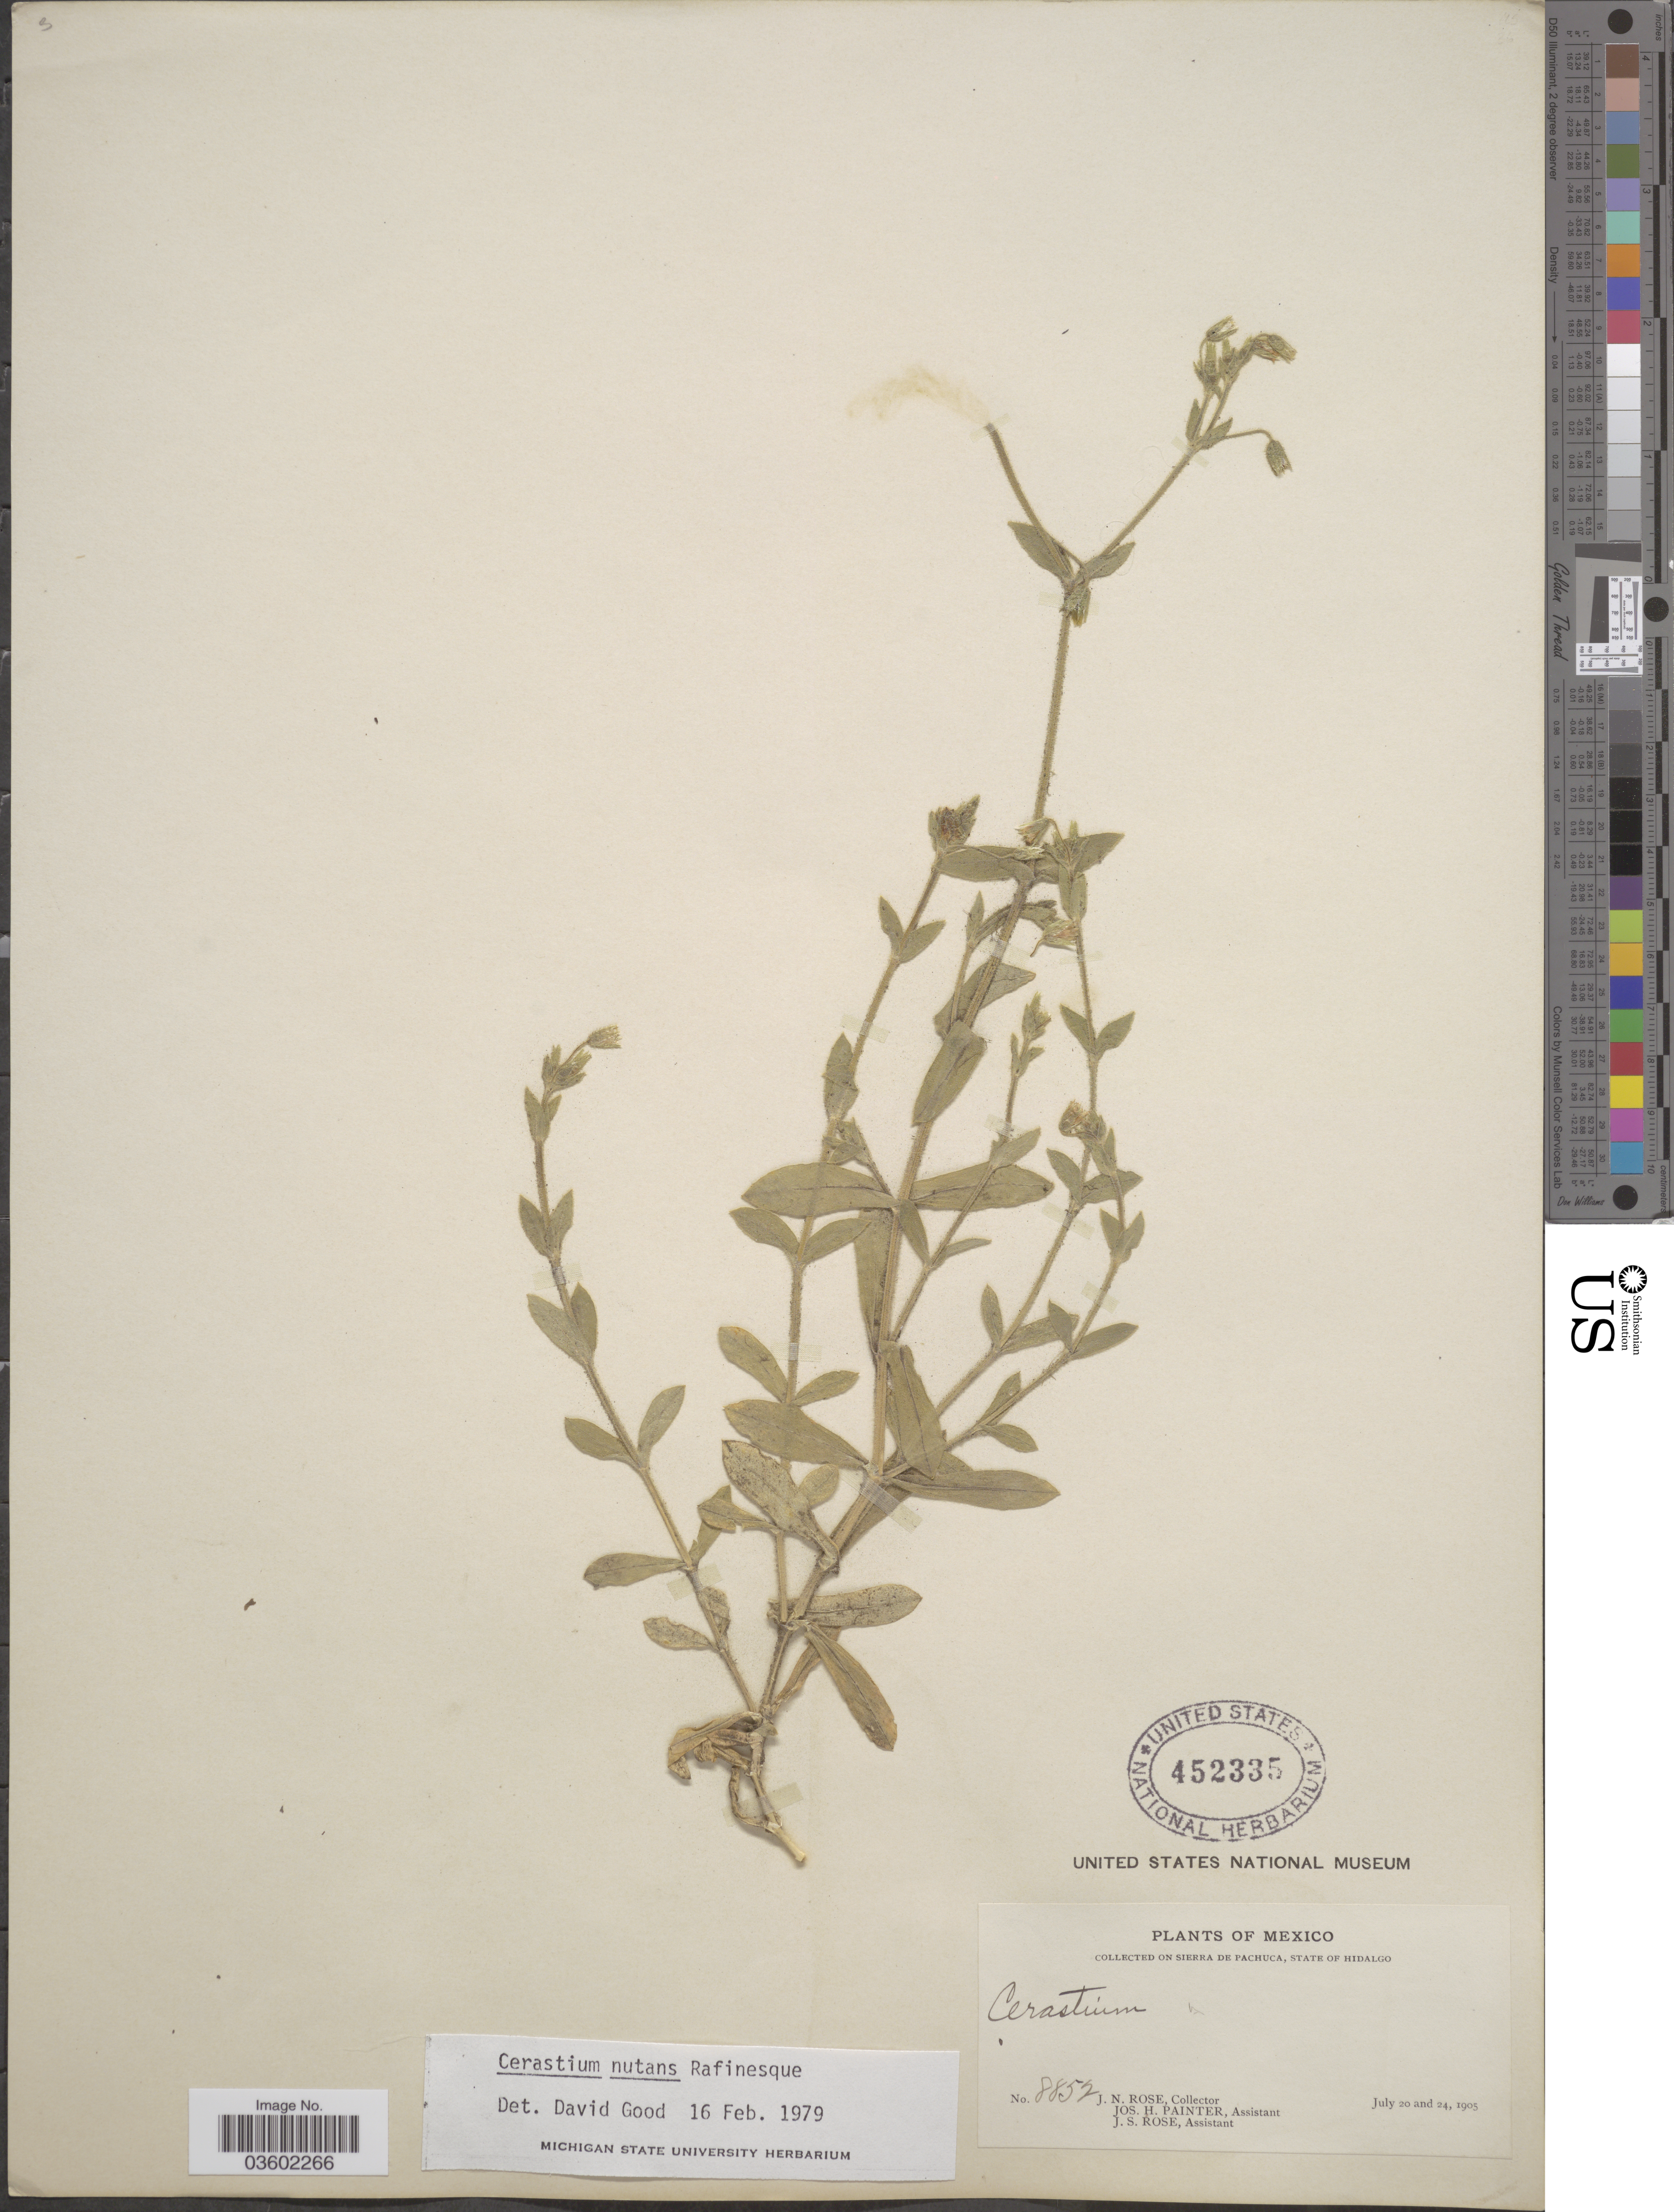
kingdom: Plantae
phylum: Tracheophyta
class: Magnoliopsida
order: Caryophyllales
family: Caryophyllaceae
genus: Cerastium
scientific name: Cerastium nutans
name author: Raf.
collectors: J. N. Rose & J. H. Painter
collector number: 8852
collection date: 1905-07-20/1905-07-24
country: Mexico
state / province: Hidalgo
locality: On Sierra de Pachuca.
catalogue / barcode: US 452335